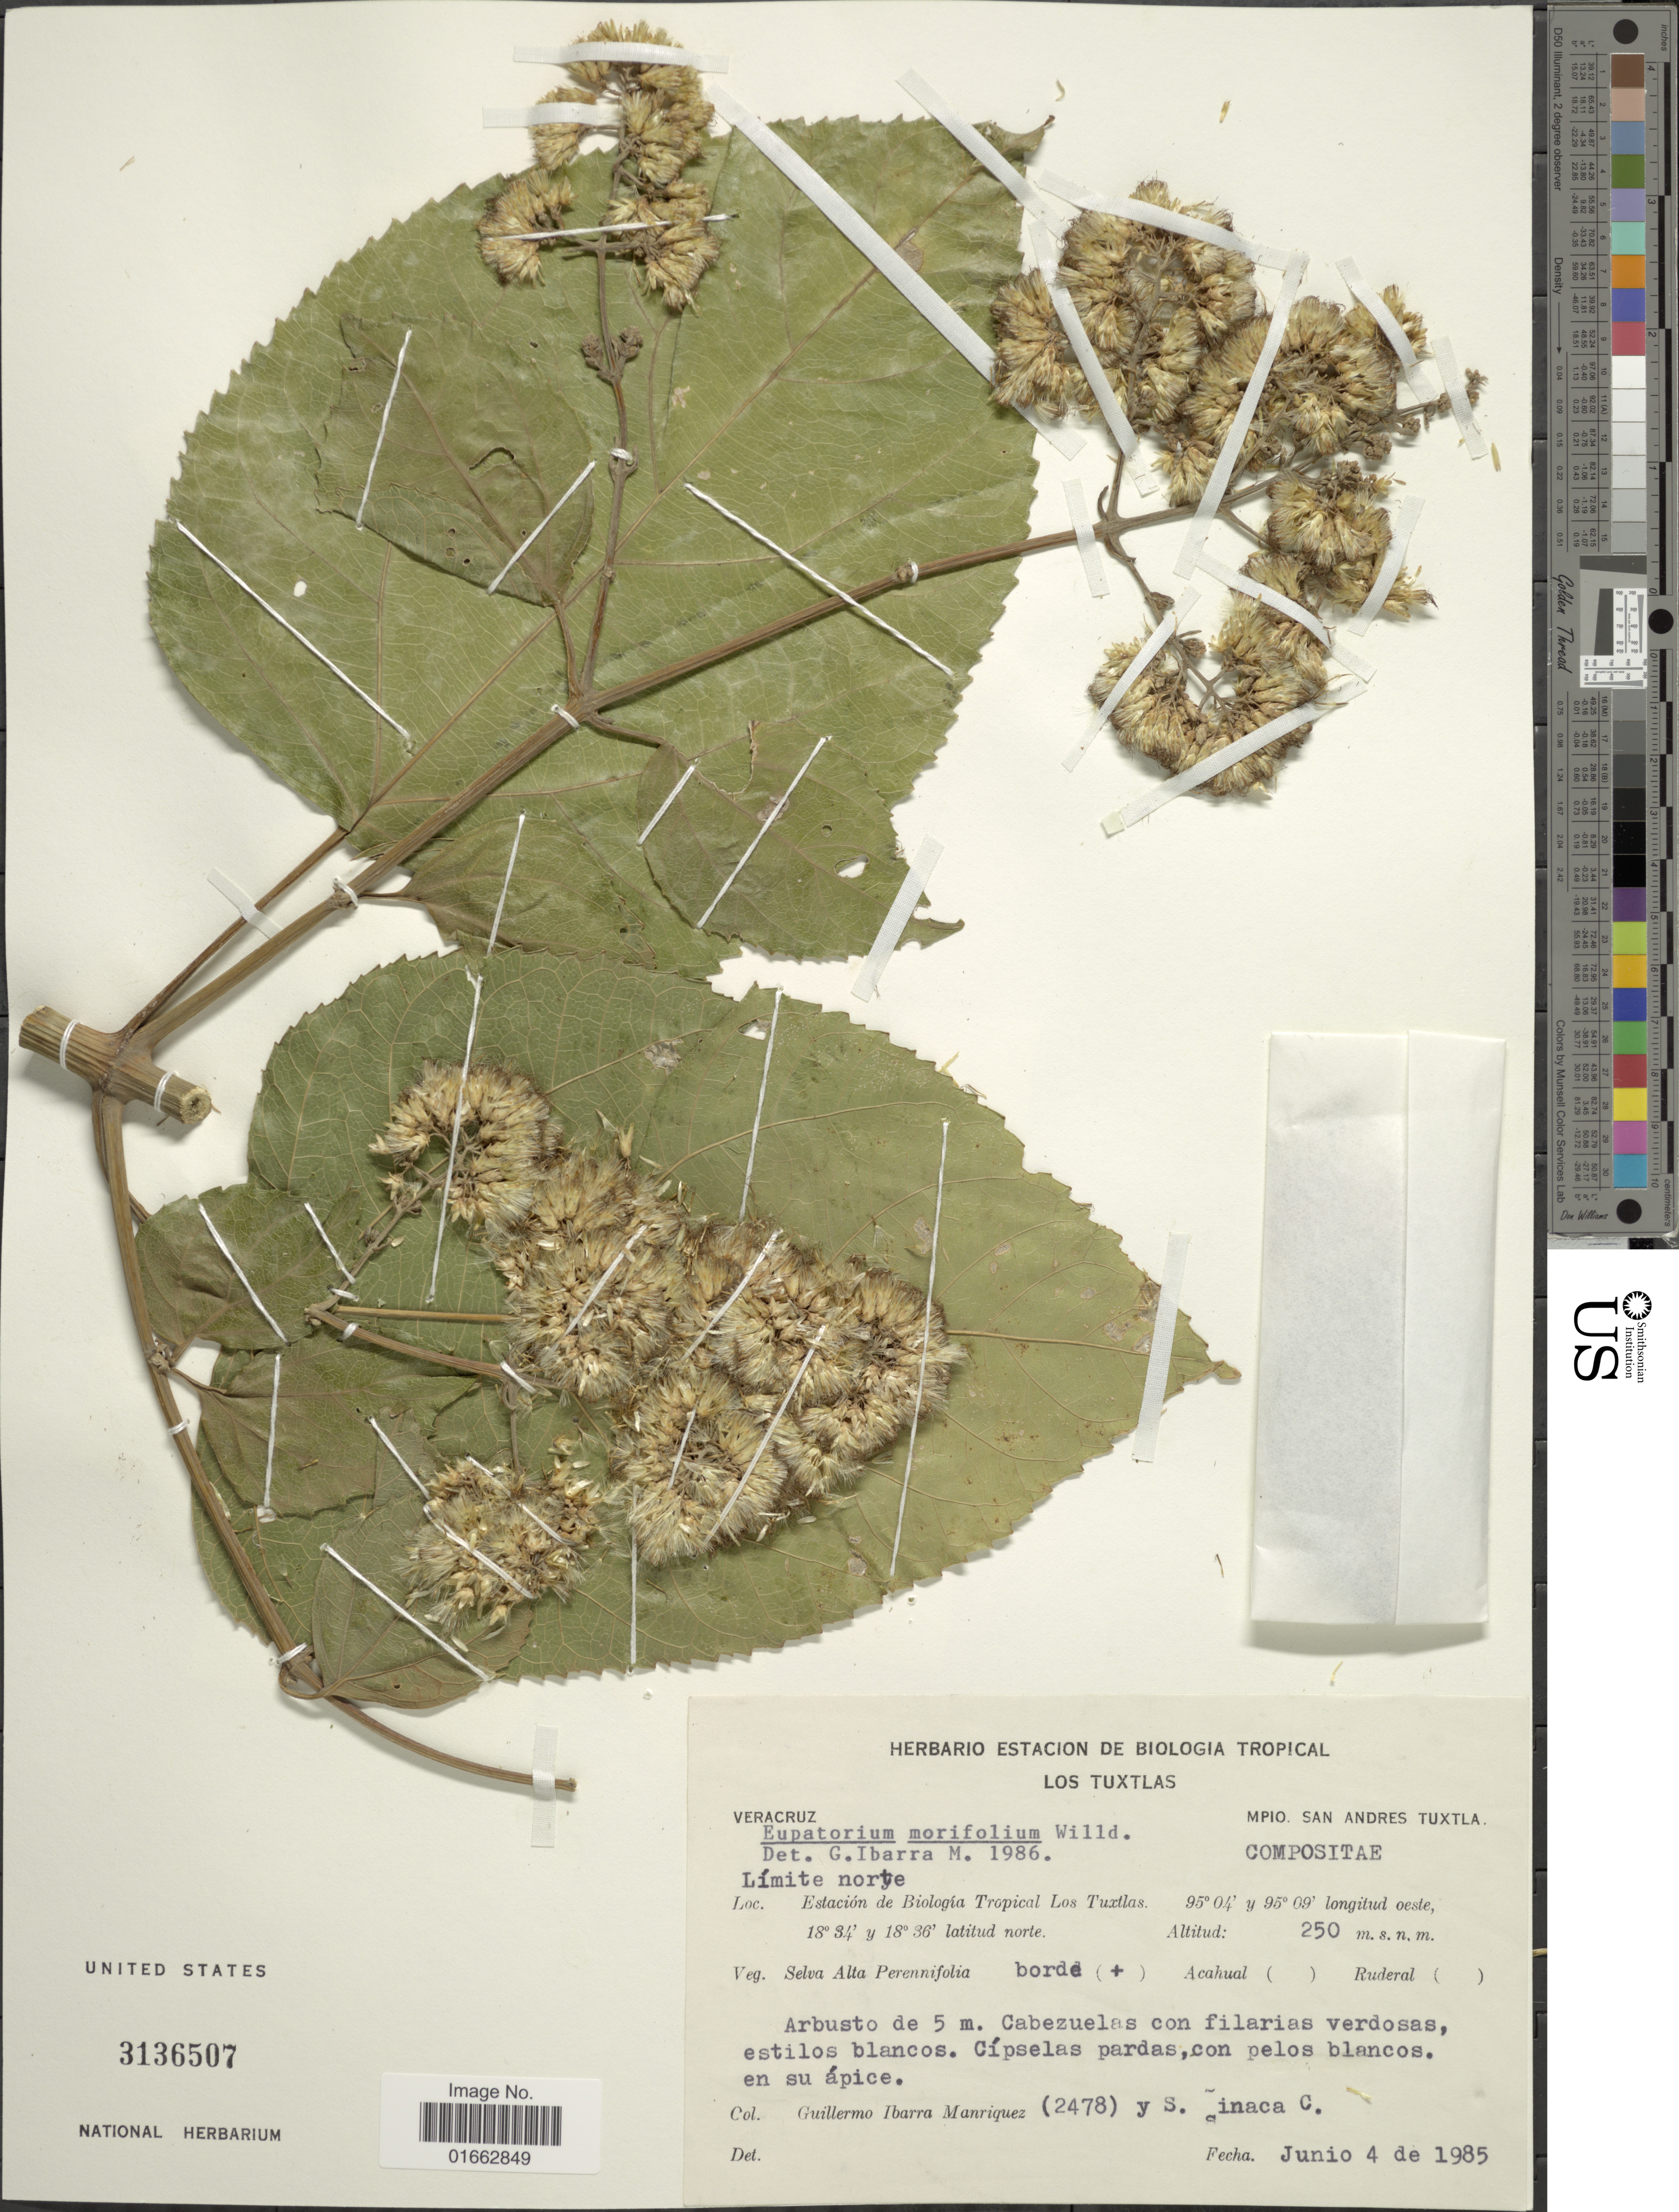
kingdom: Plantae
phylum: Tracheophyta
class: Magnoliopsida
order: Asterales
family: Asteraceae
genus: Critonia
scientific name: Critonia morifolia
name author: (Mill.) R.M. King & H. Rob.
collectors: G. Manriquez & S. Sinaca Colin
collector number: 2478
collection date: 1985-06-04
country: Mexico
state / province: Veracruz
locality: Veracruz, Mpio San Andres Tuxtla, Estación de Biología Los Tuxtlas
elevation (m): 250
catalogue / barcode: US 3136507